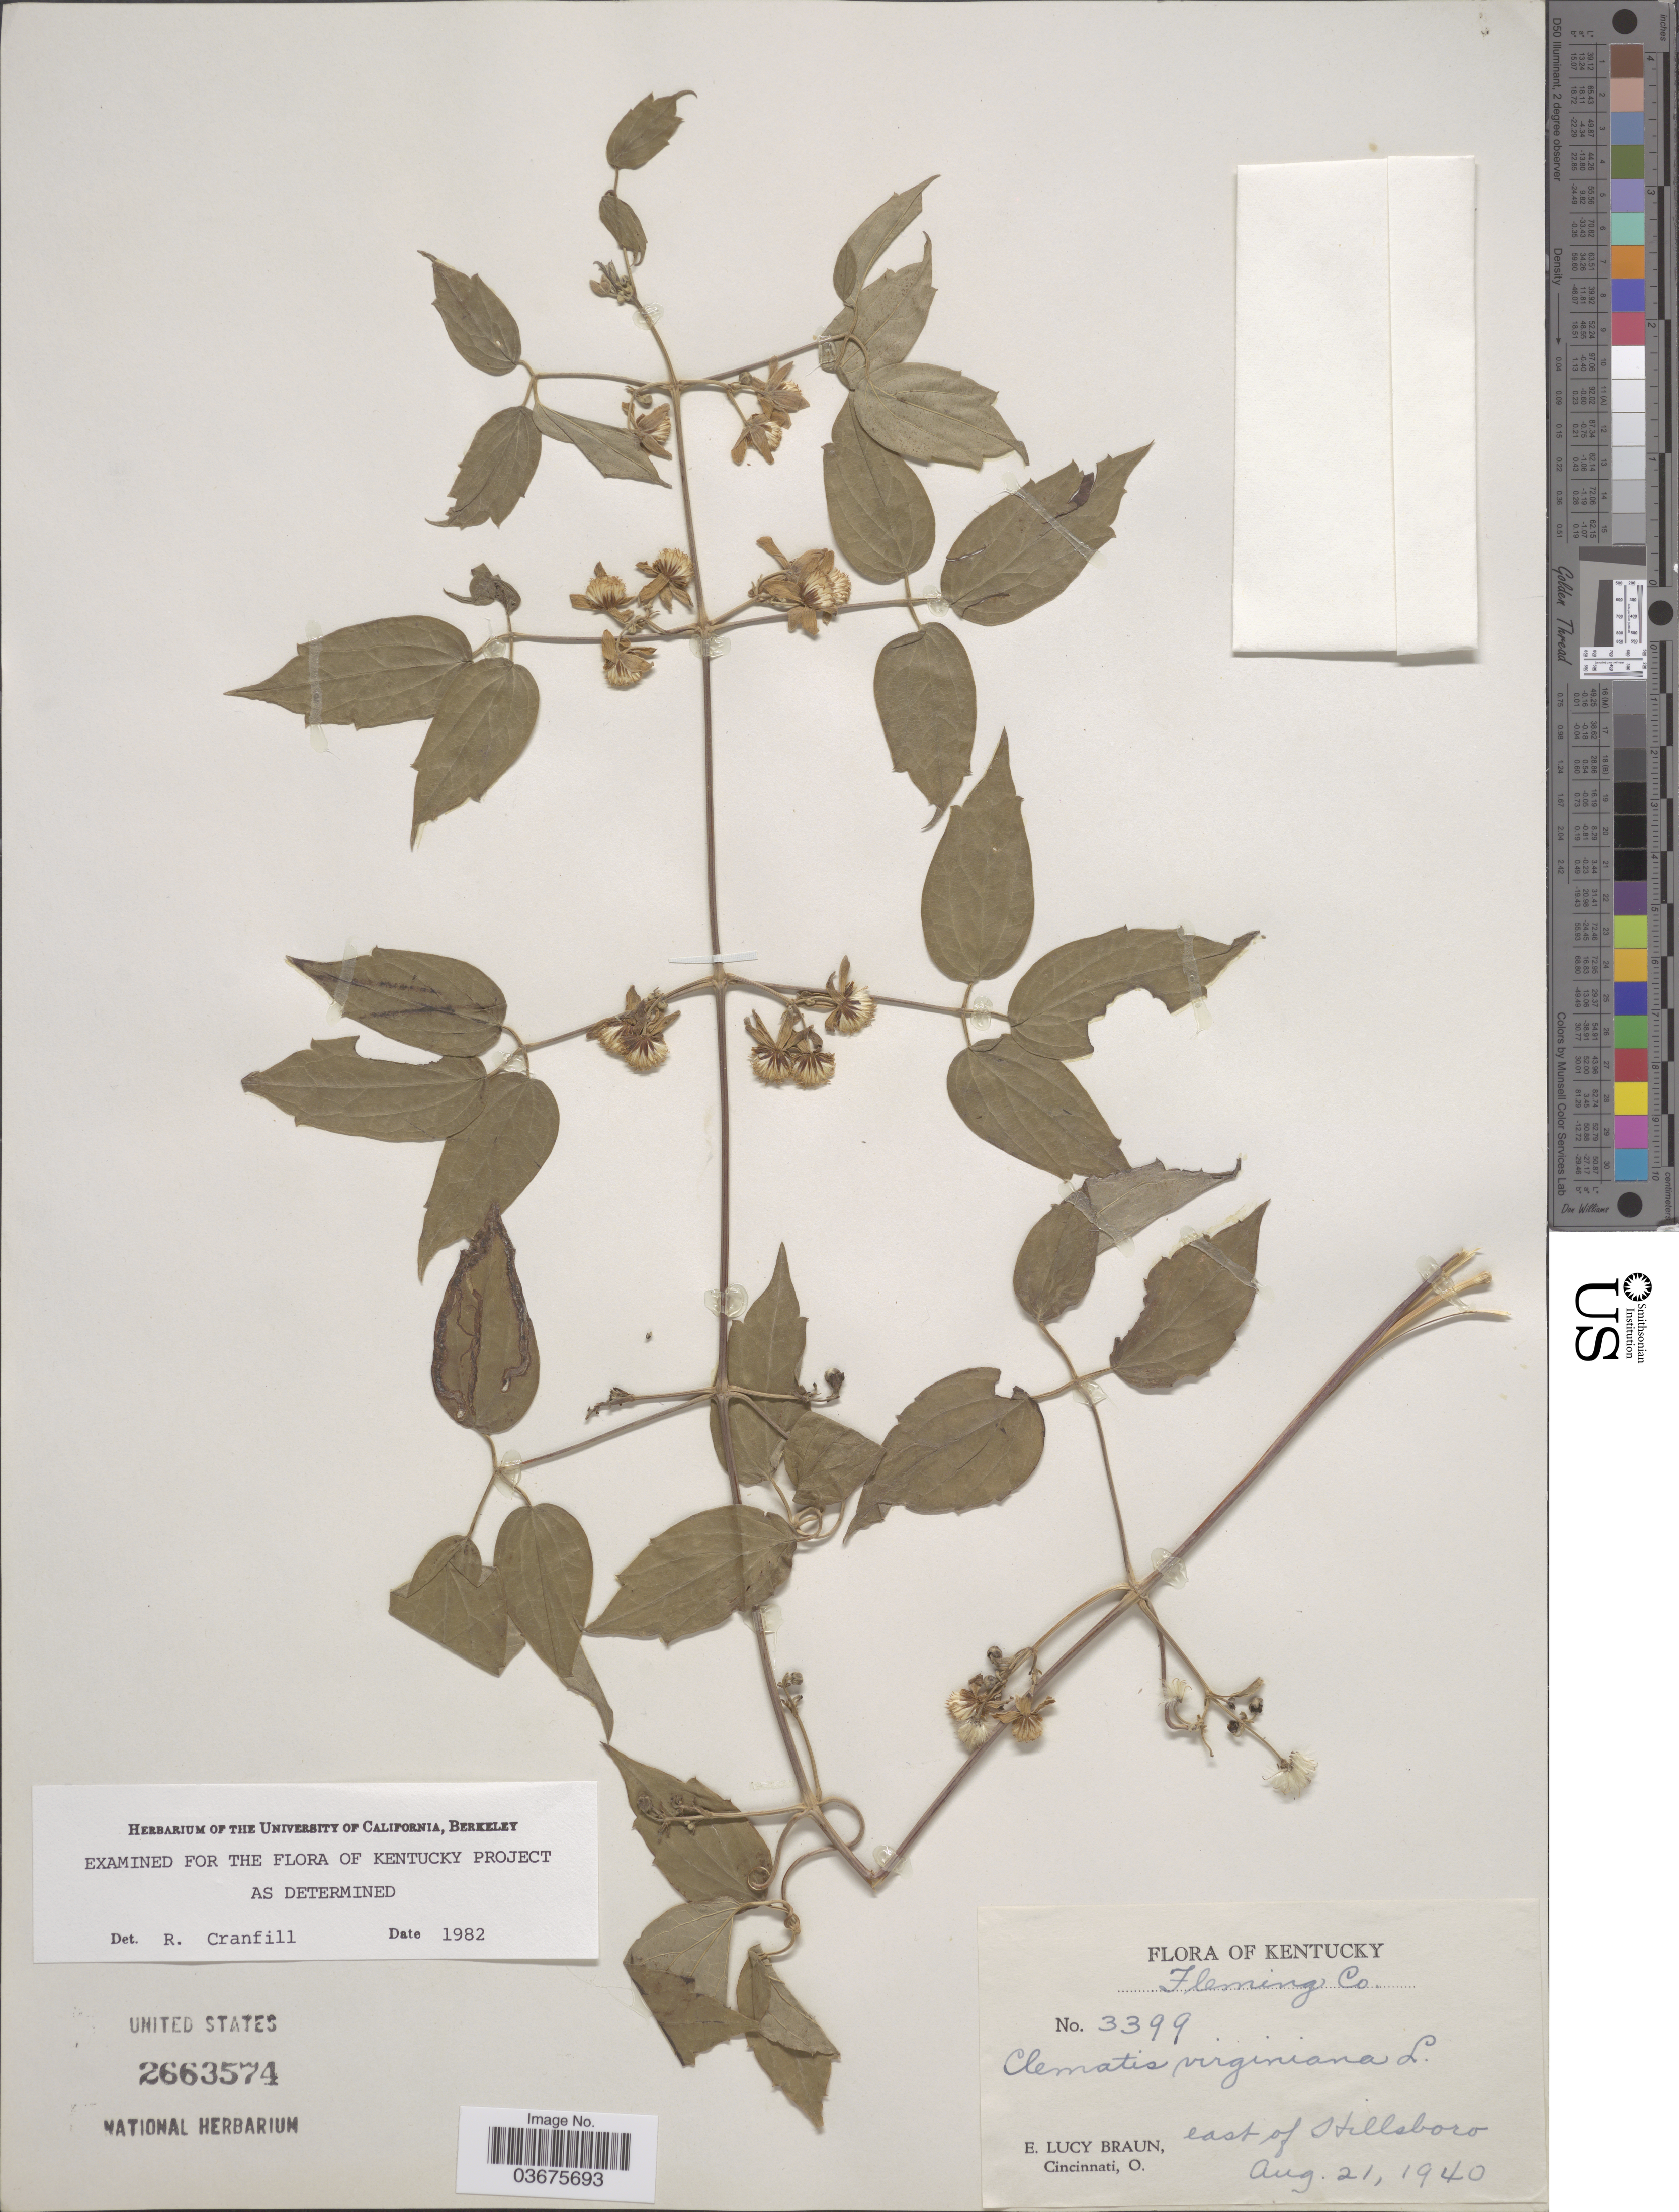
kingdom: Plantae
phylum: Tracheophyta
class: Magnoliopsida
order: Ranunculales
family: Ranunculaceae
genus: Clematis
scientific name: Clematis virginiana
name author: L.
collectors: E. L. Braun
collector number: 3399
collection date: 1940-08-21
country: United States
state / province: Kentucky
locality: Fleming Co. East of Hillsboro.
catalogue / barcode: US 2663574